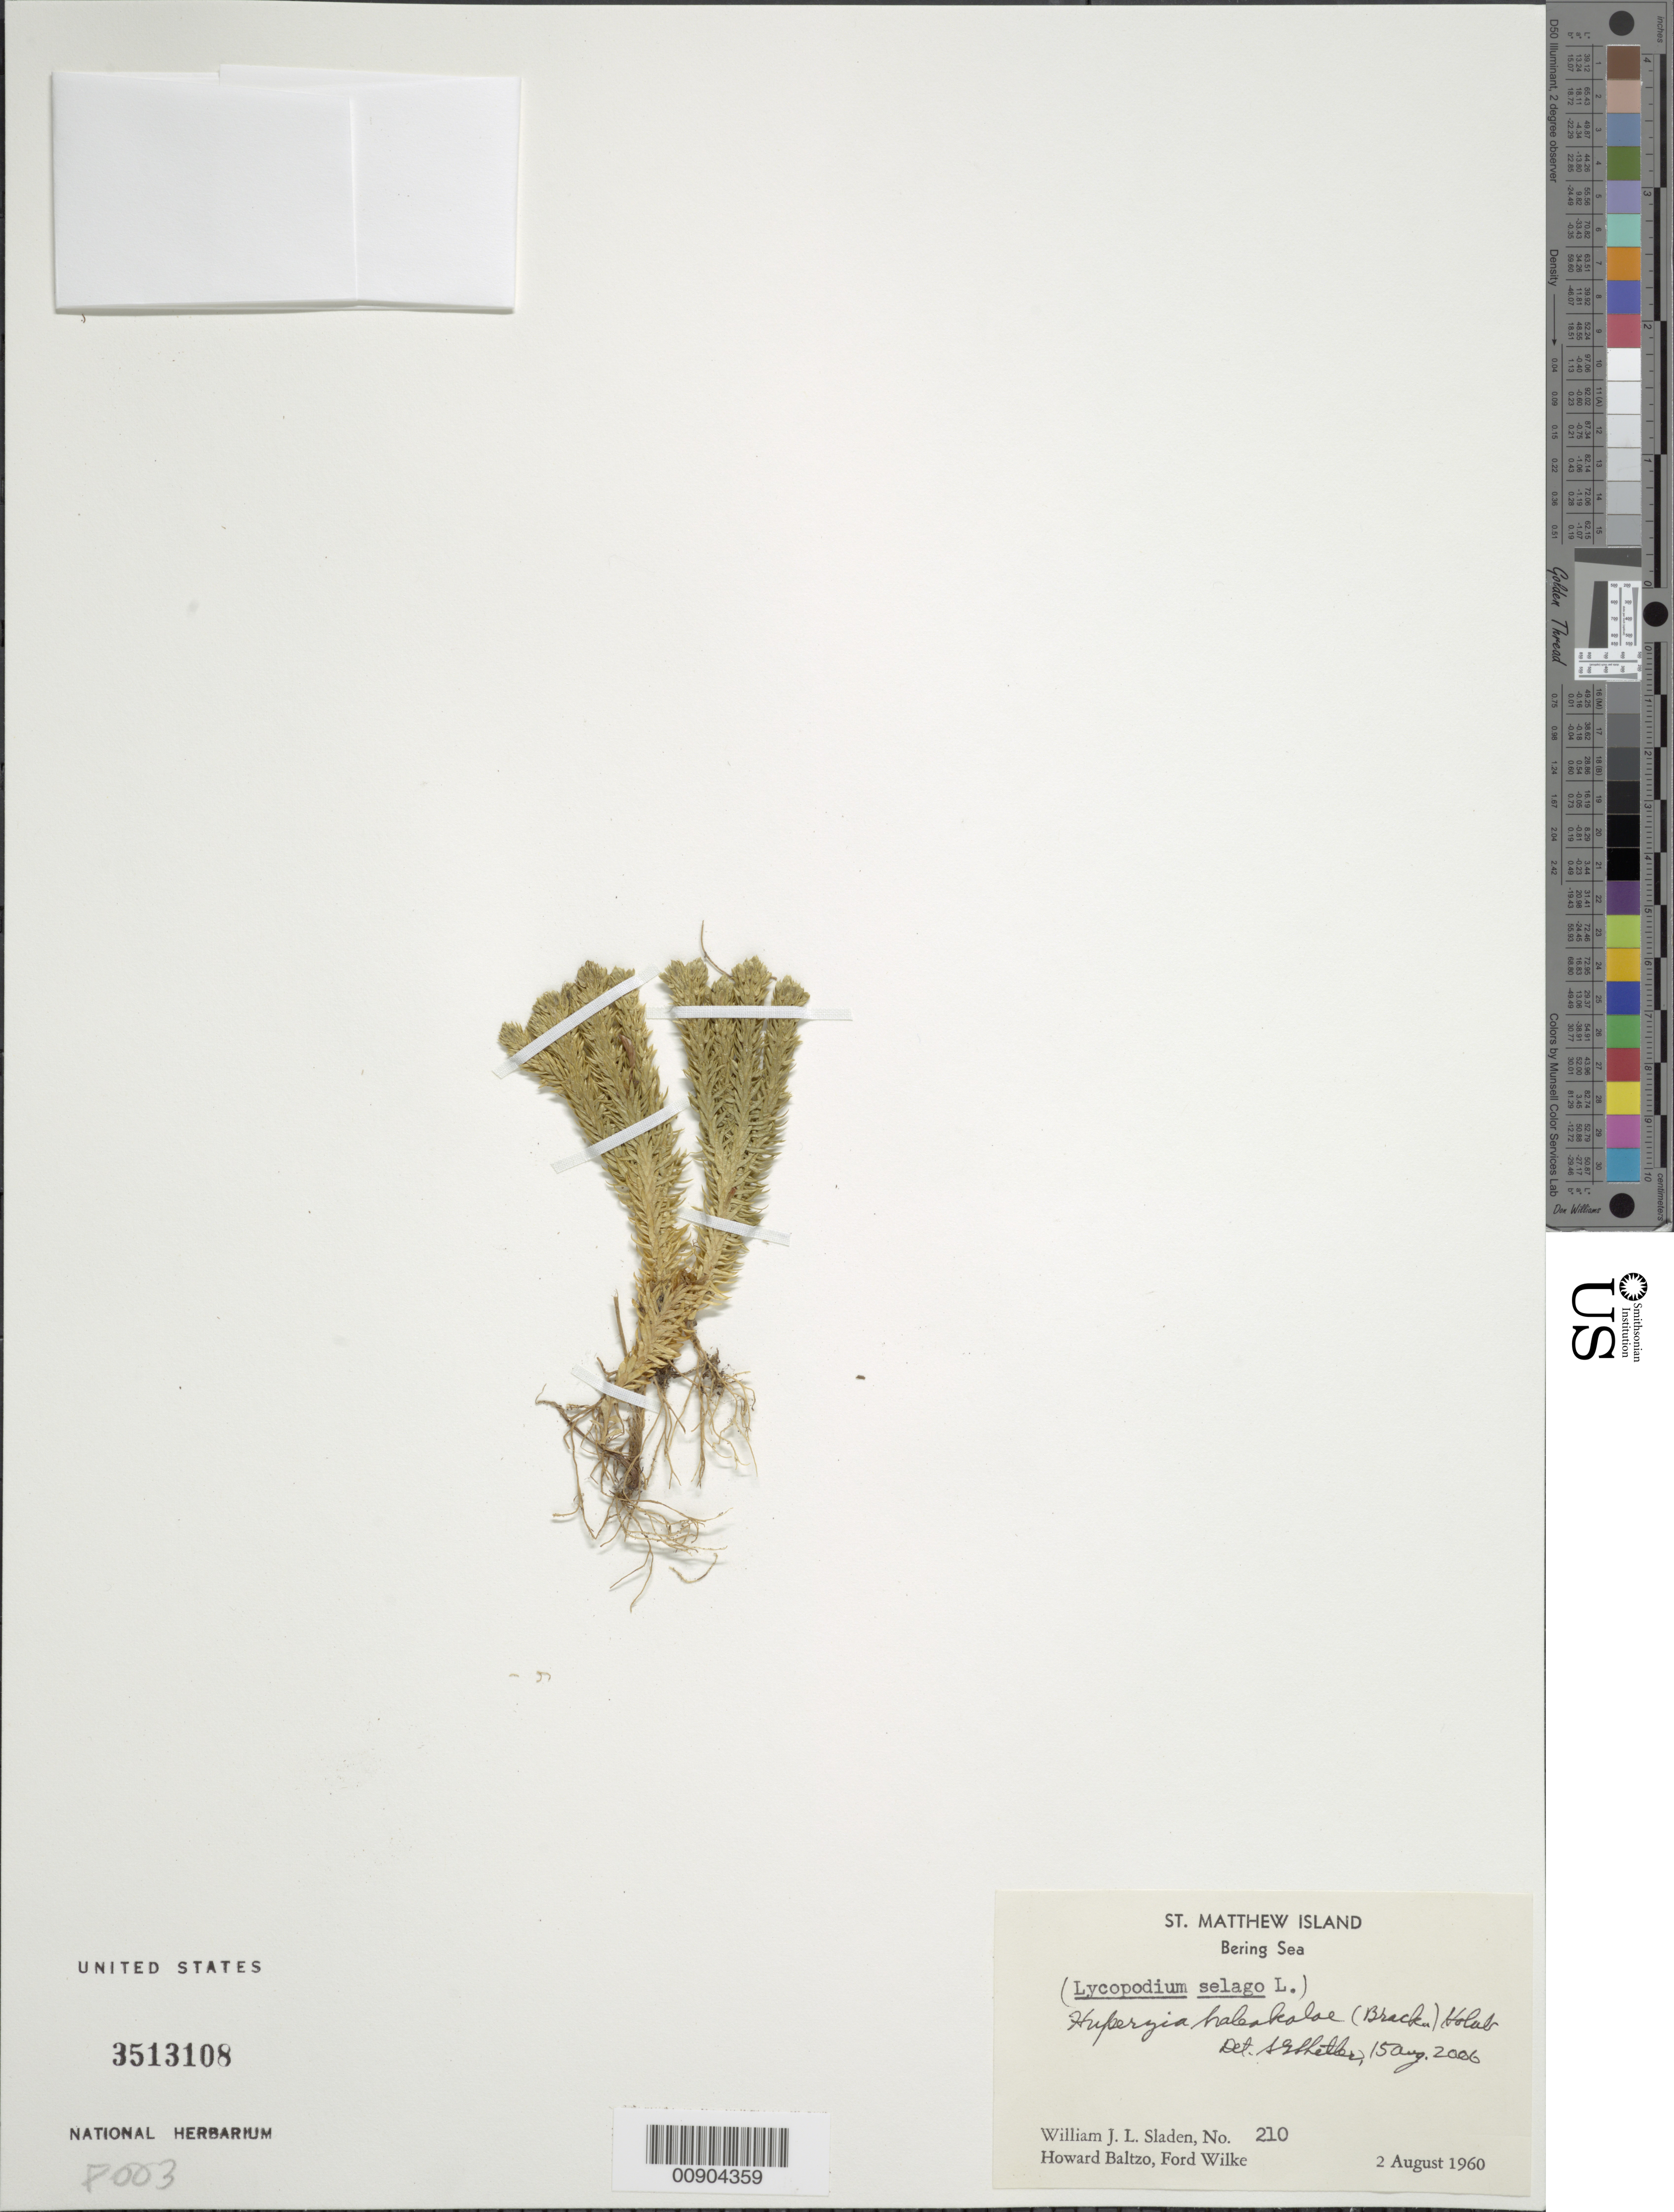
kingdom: Plantae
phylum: Tracheophyta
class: Lycopodiopsida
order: Lycopodiales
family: Lycopodiaceae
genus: Huperzia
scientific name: Huperzia haleakalae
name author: (Brack.) Holub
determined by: Shetler, Stanwyn G., (US), NMNH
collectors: W. Sladen, H. Baltzo & F. Wilke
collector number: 210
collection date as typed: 02 Aug 1960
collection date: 1960-08-02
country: United States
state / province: Alaska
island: St. Matthew Island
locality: St. Matthew Island, Bering Sea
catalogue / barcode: US 3503108